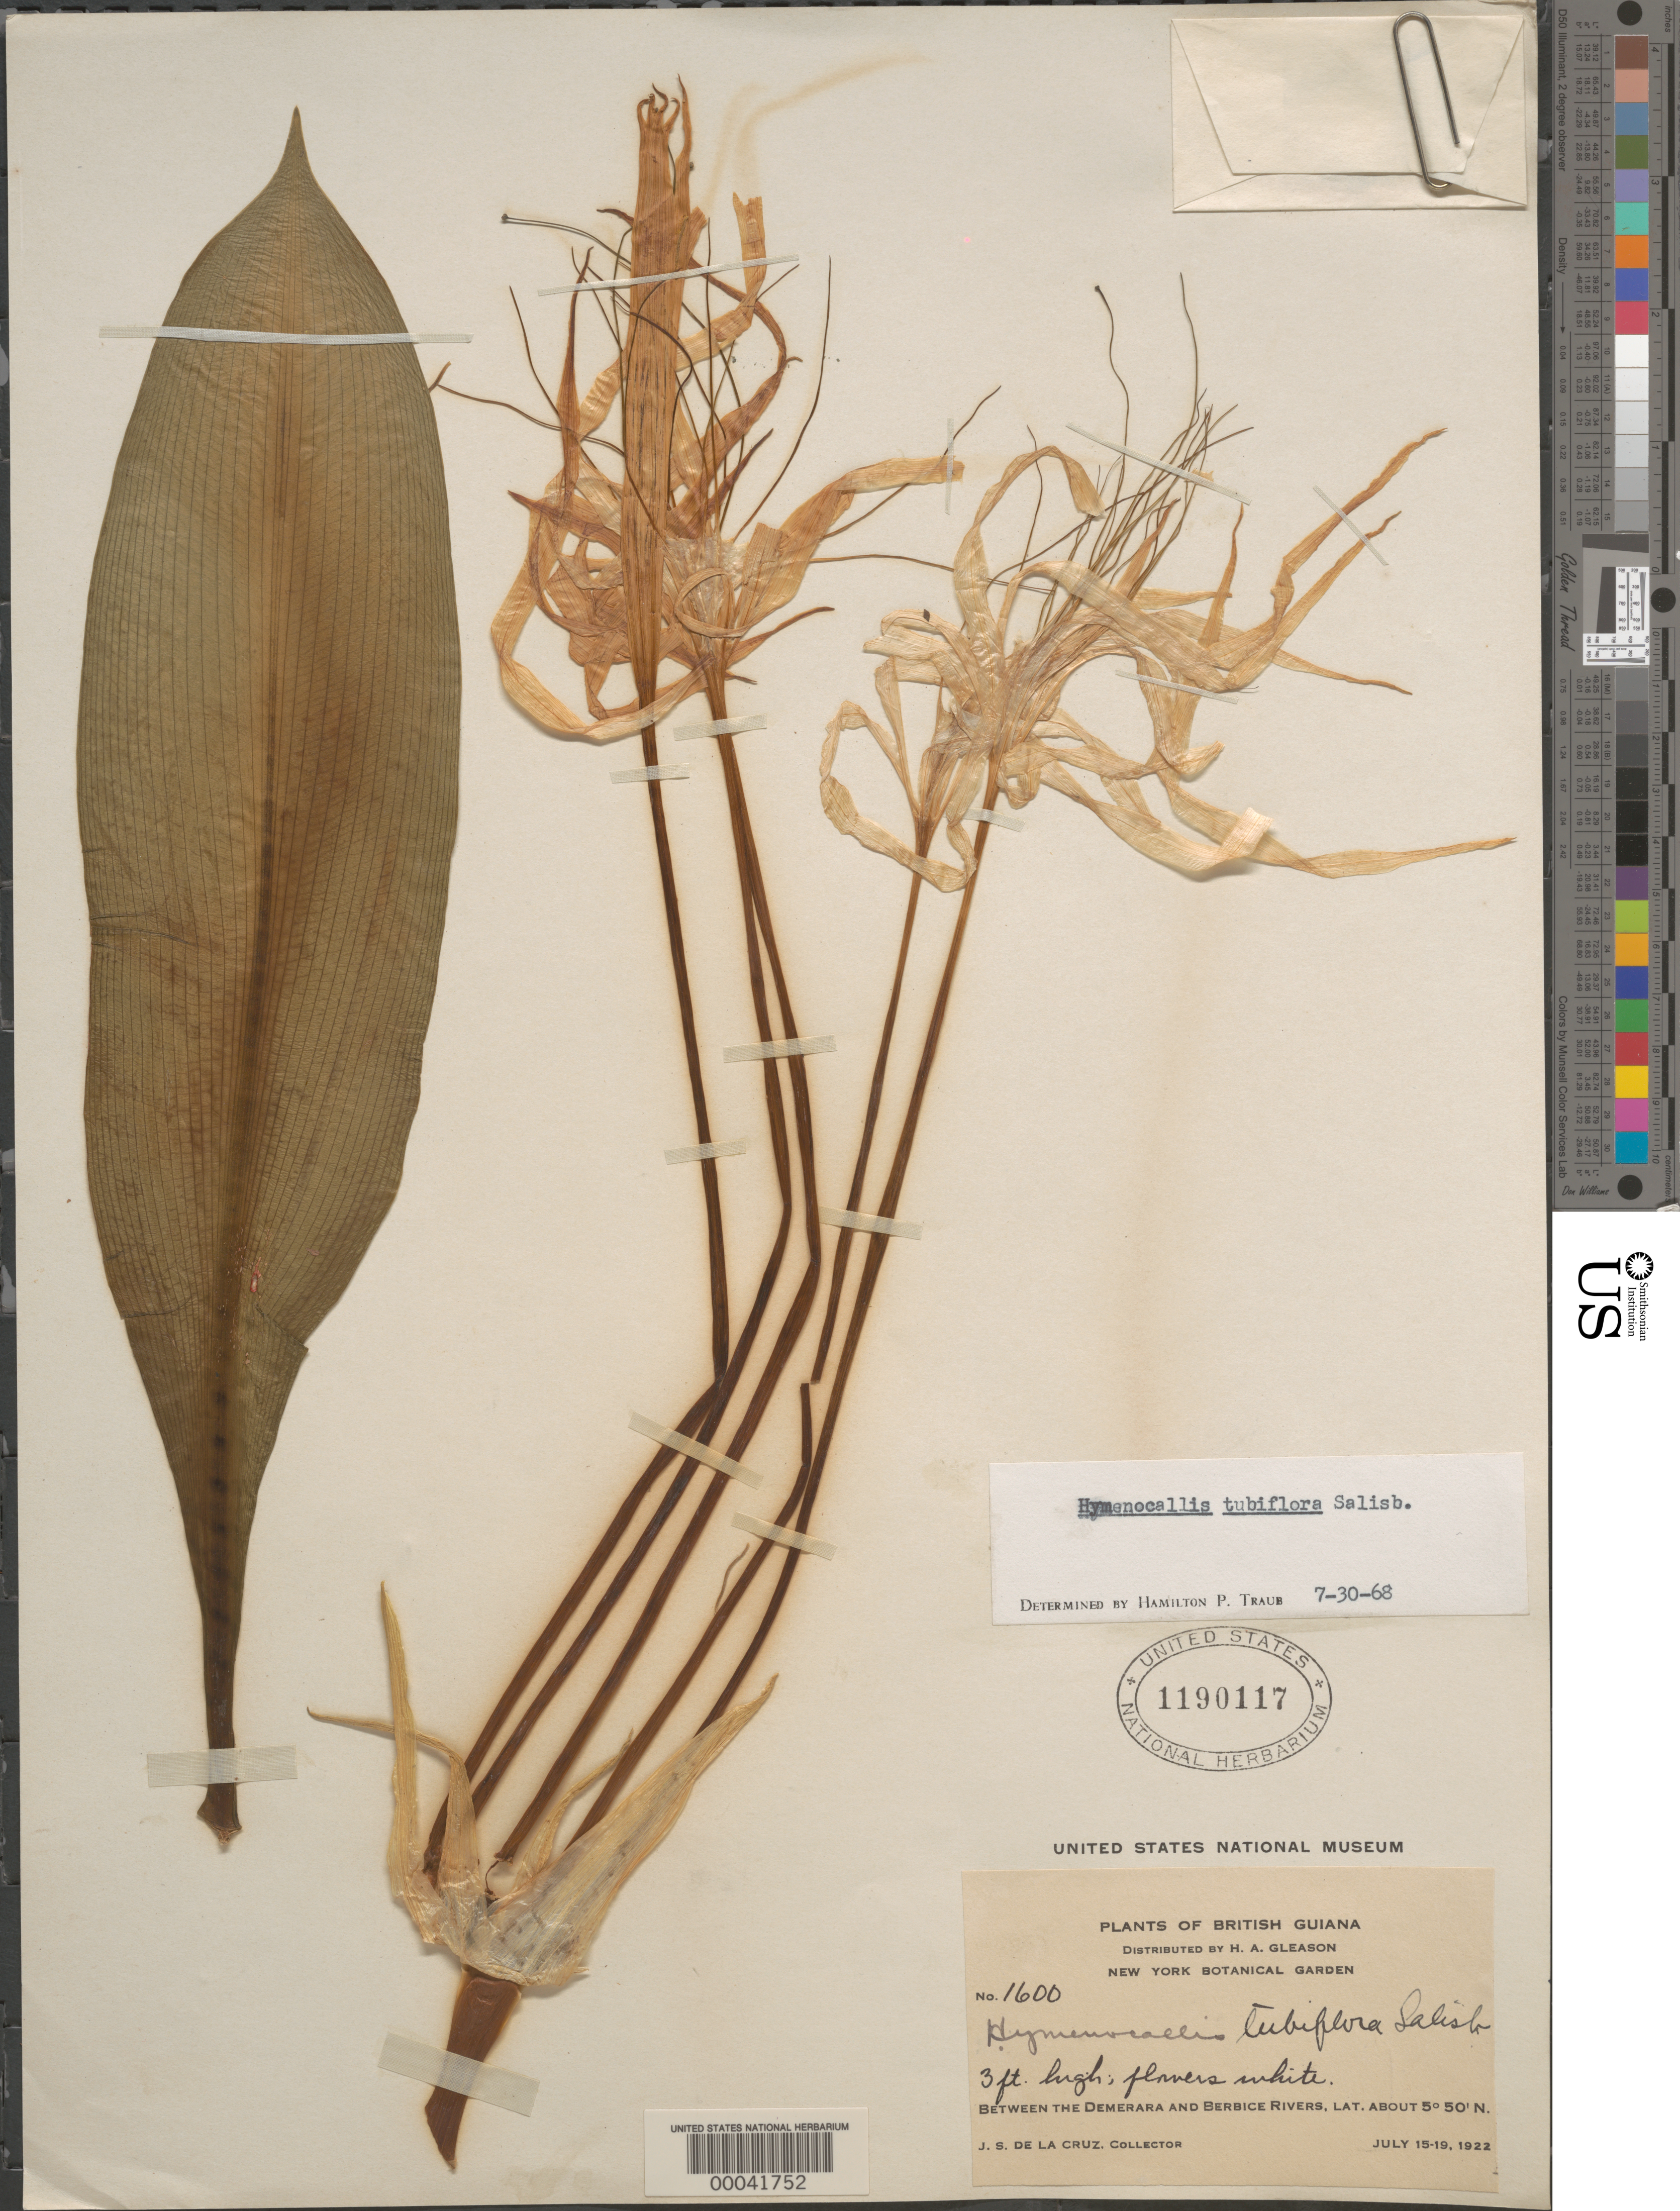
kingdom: Plantae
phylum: Tracheophyta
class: Liliopsida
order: Asparagales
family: Amaryllidaceae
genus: Hymenocallis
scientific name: Hymenocallis tubiflora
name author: Salisb.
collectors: J. S. de la Cruz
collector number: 1600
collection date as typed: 15 Jul 1922 to 19 Jul 1922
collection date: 1922-07-15/1922-07-19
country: Guyana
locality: Between the demerara and berbice rivers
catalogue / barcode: US 1190117